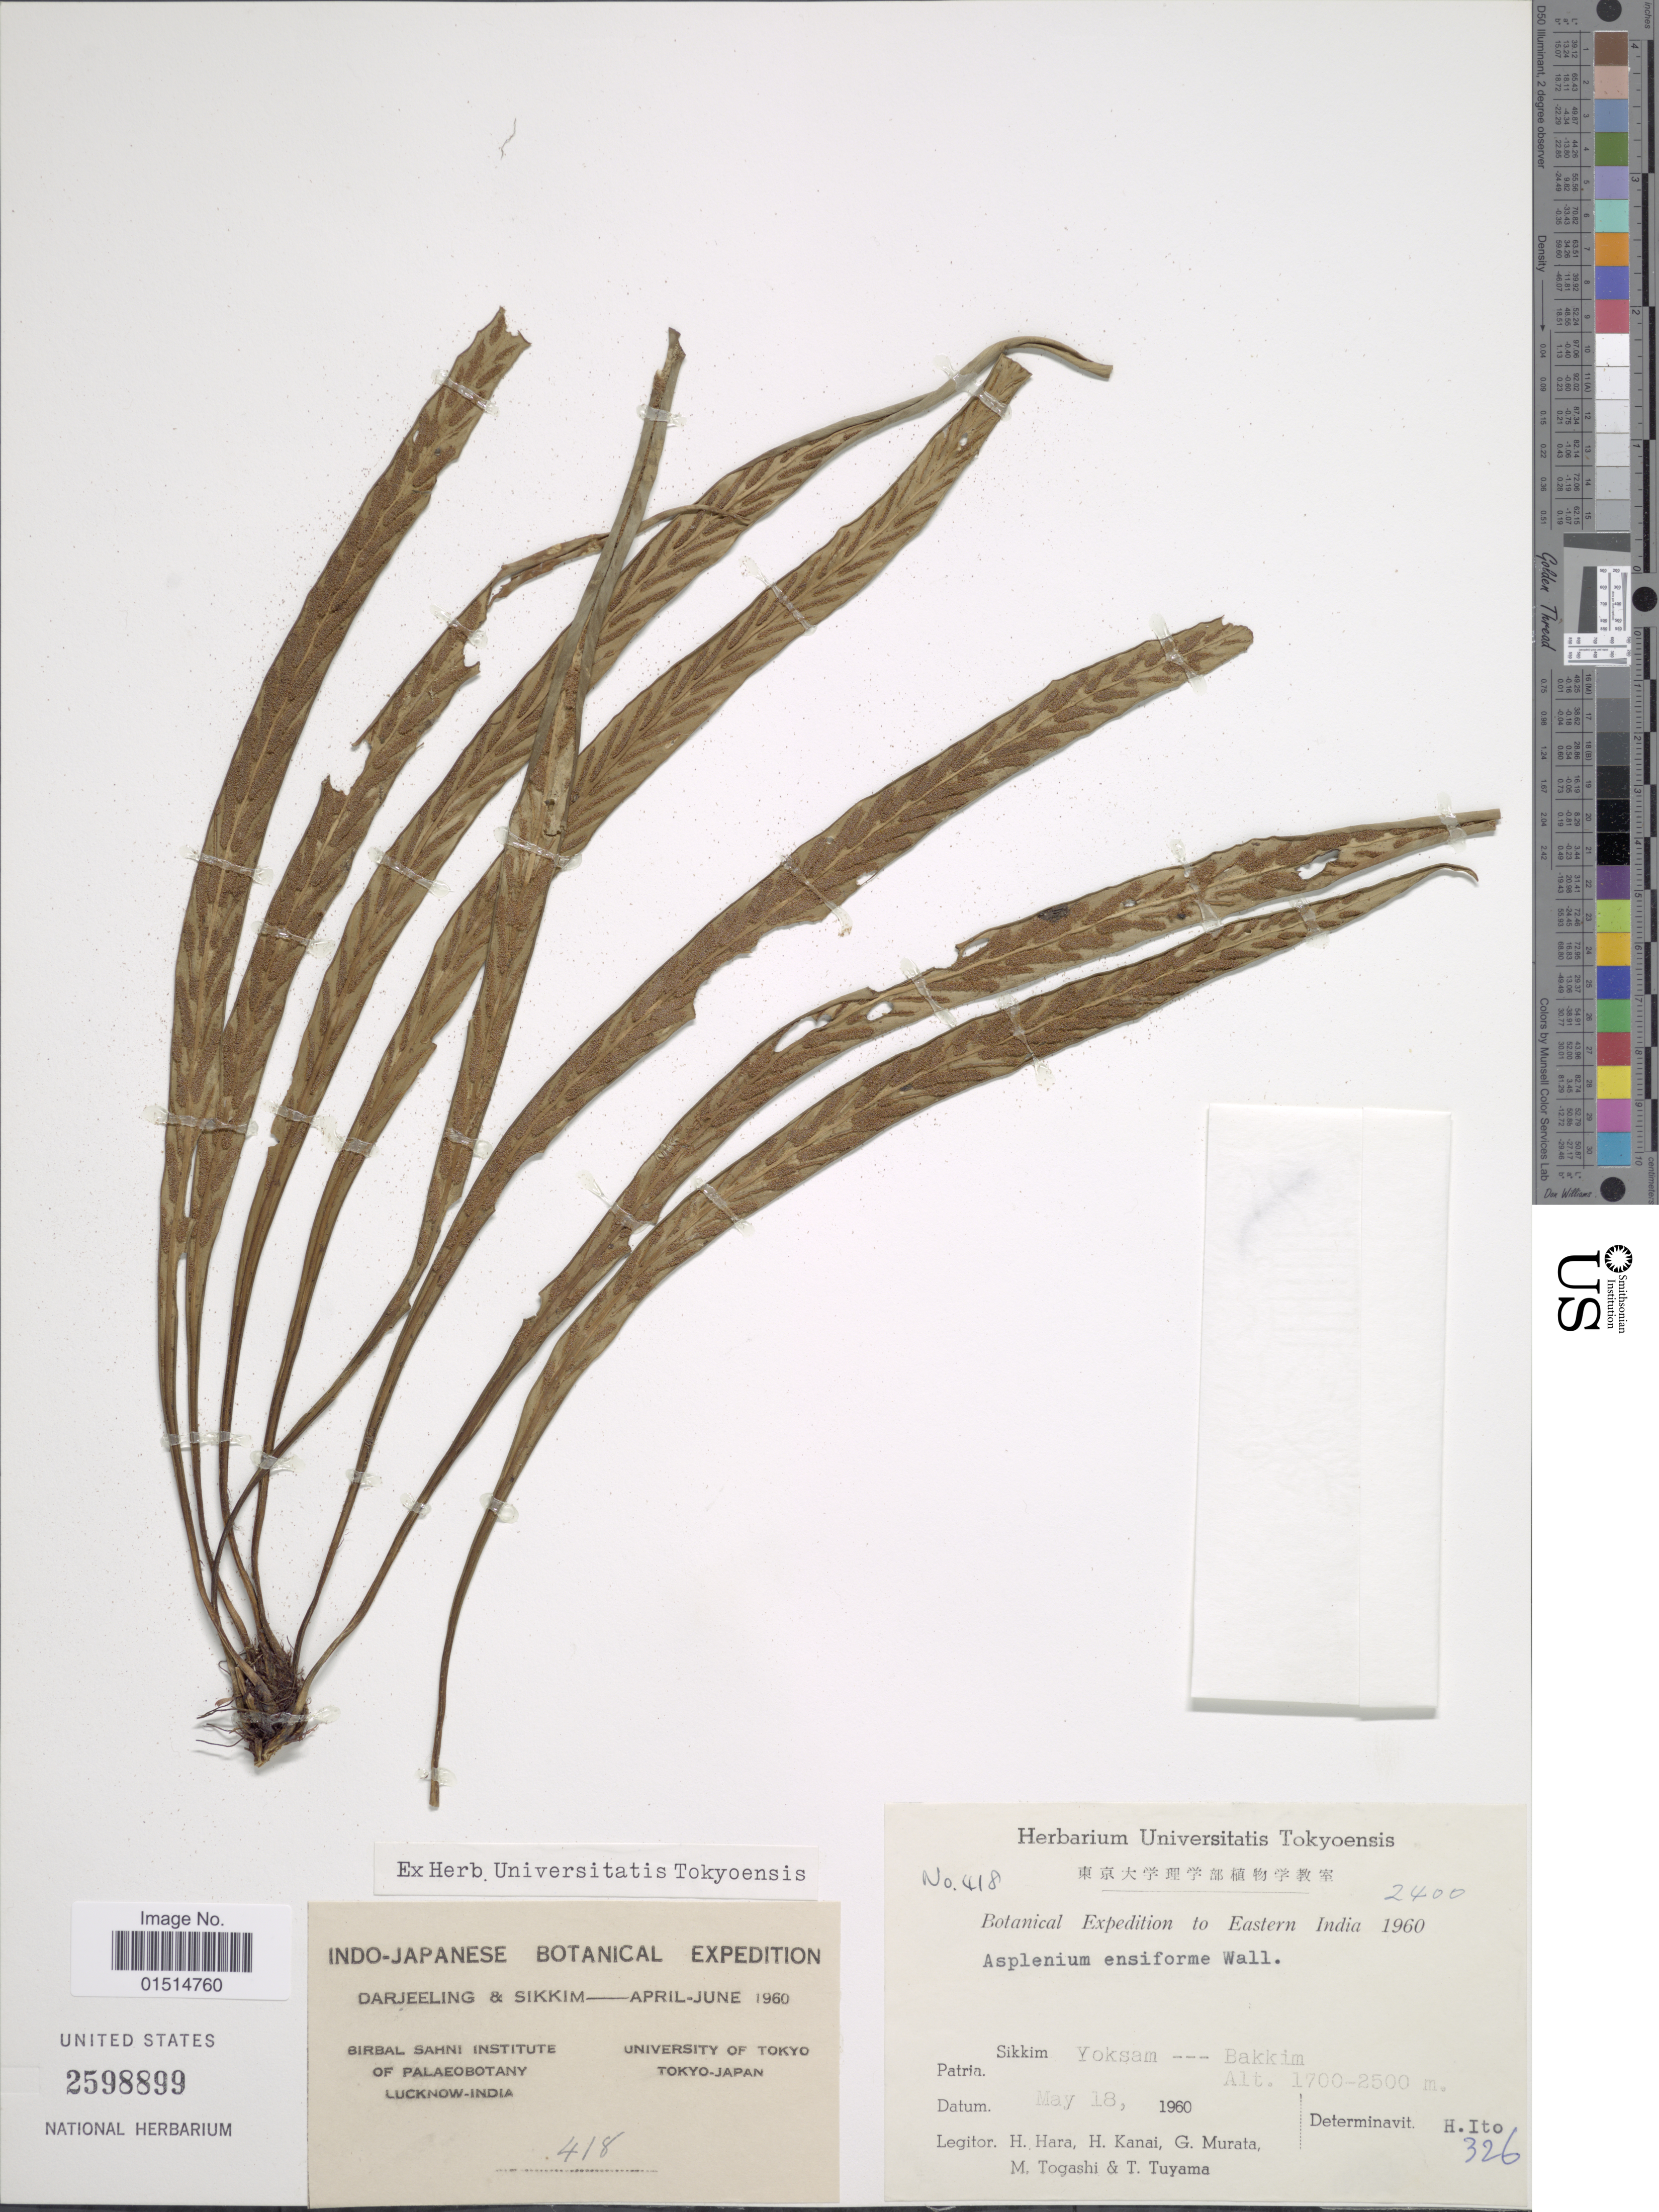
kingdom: Plantae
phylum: Tracheophyta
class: Polypodiopsida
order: Polypodiales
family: Aspleniaceae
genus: Asplenium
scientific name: Asplenium ensiforme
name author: Wall. ex Hook. & Grev.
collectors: H. Hara, H. Kanai, G. Murata & M. Togashi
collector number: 418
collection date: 1960-05-18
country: India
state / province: Sikkim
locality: Eastern India, Yoksam, Bakkim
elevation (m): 1700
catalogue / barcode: US 259899